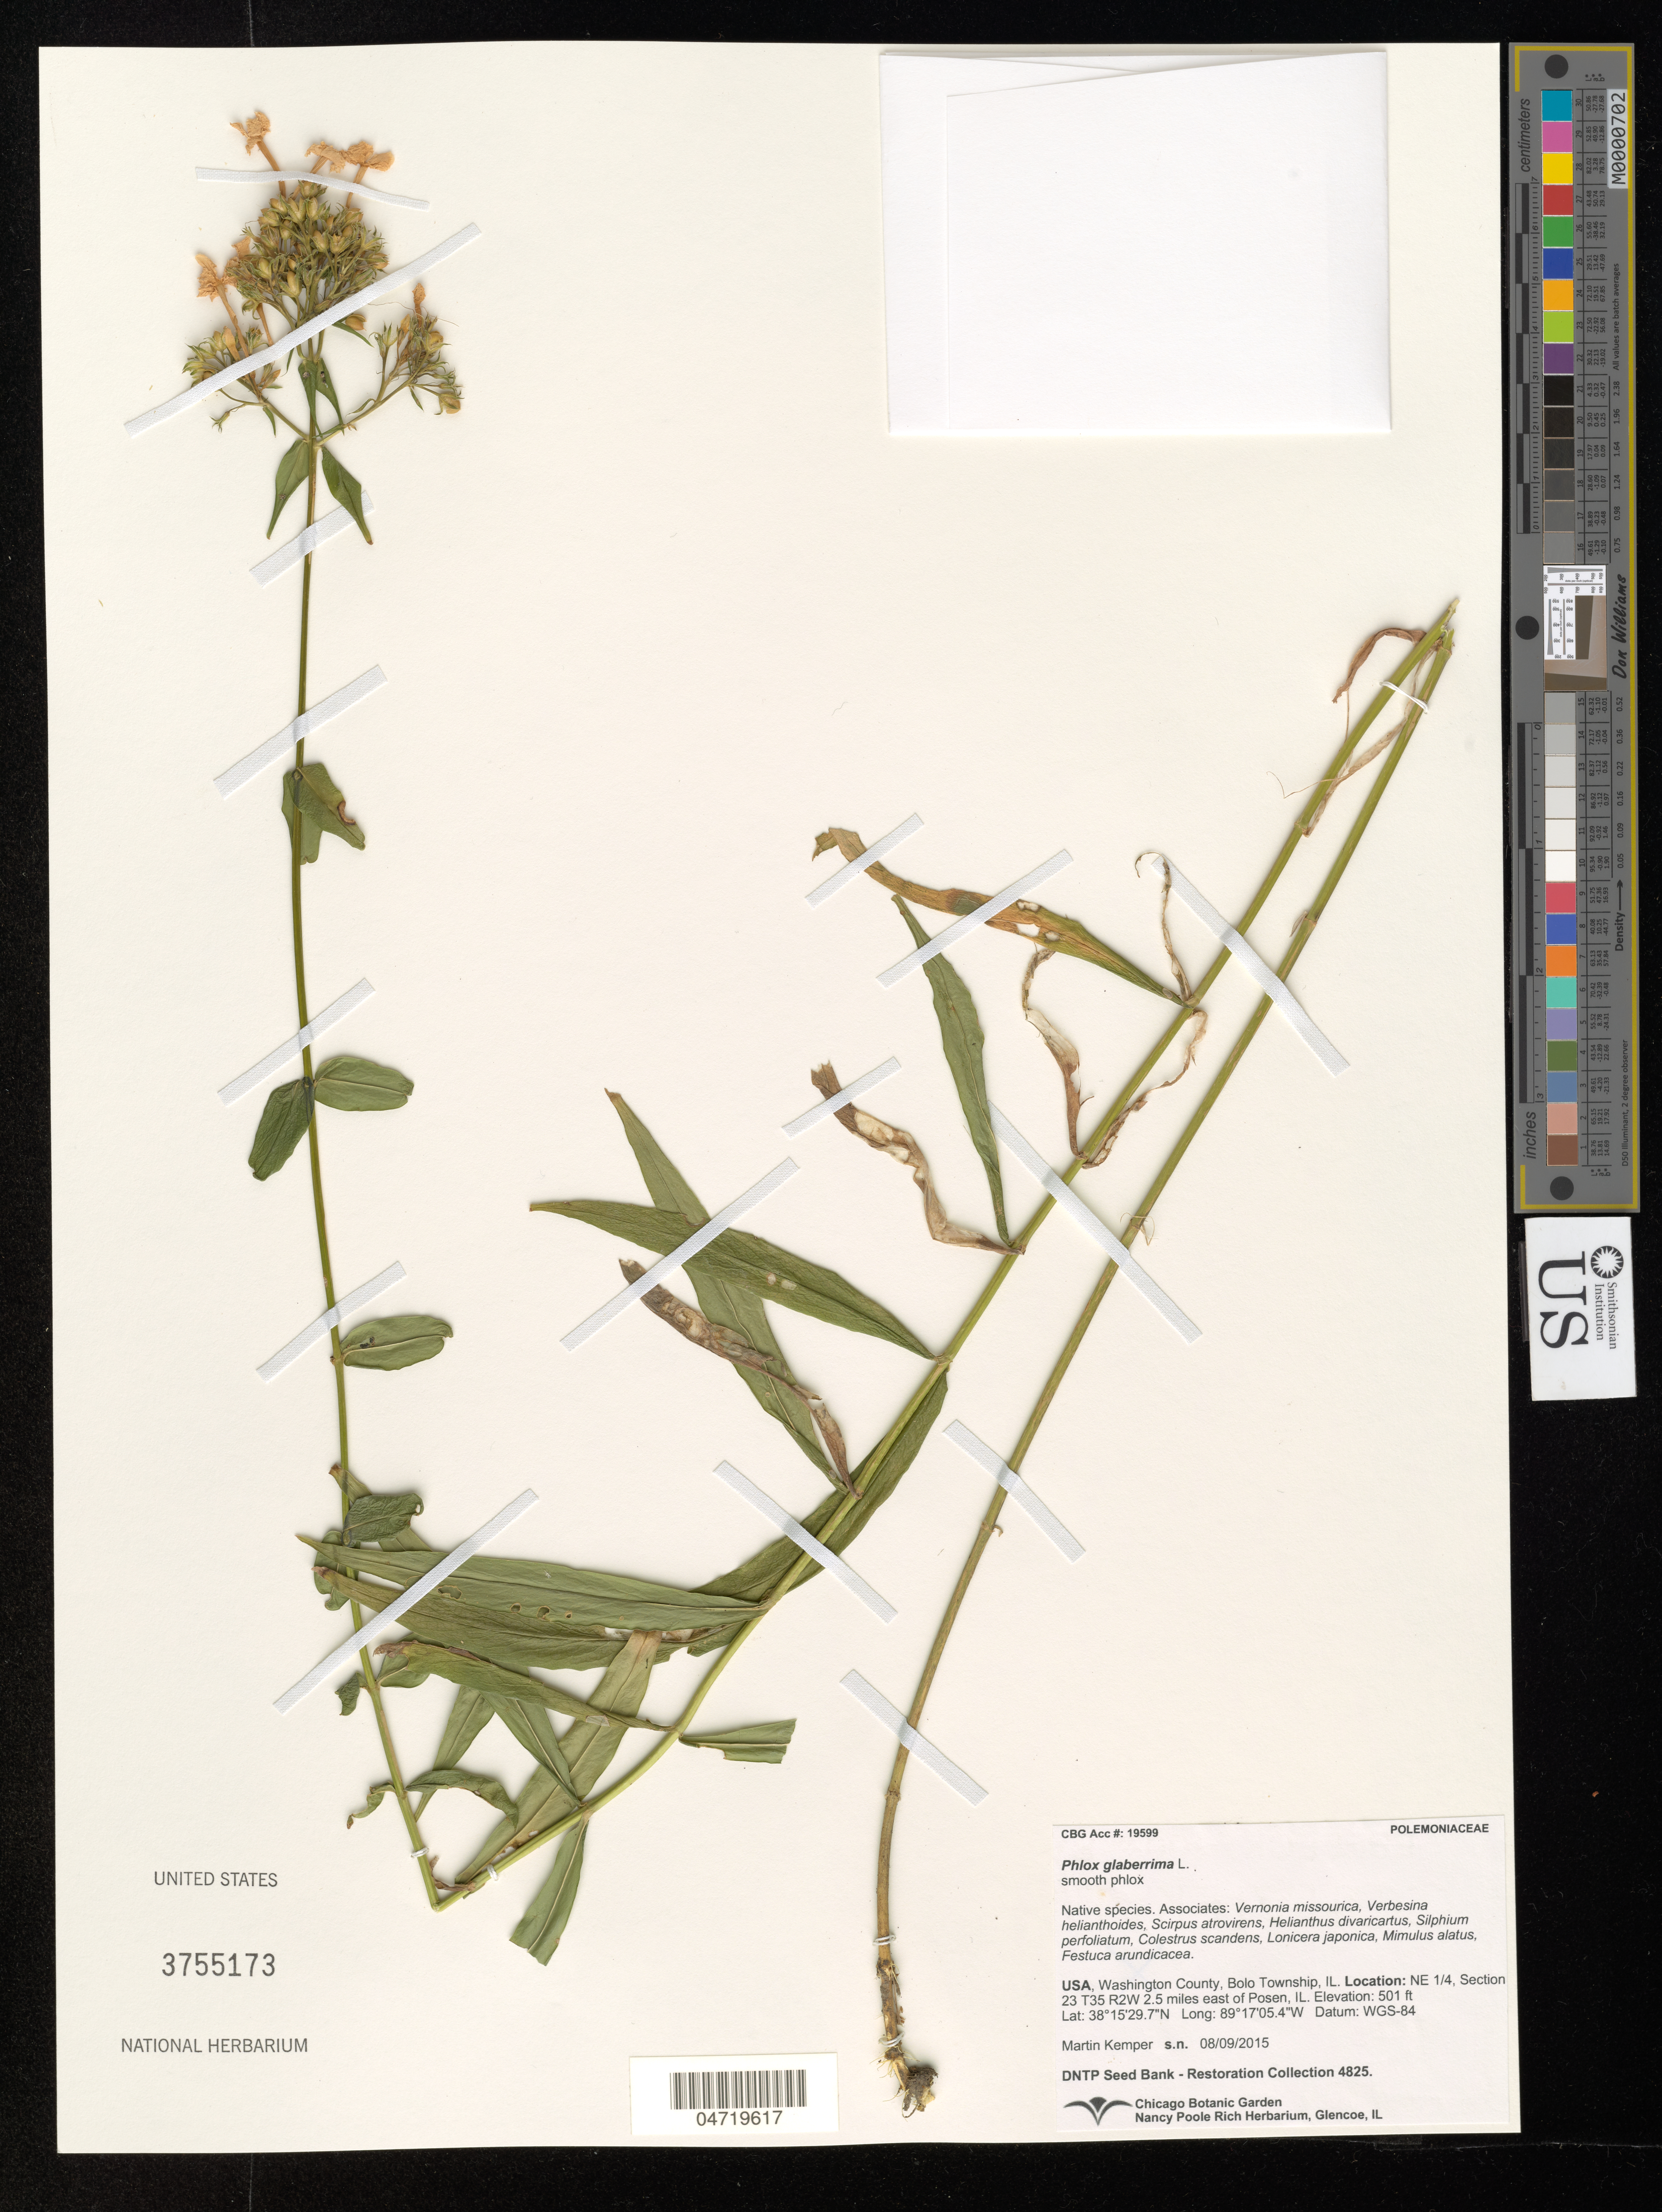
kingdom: Plantae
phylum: Tracheophyta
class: Magnoliopsida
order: Ericales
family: Polemoniaceae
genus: Phlox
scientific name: Phlox glaberrima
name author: L.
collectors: M. Kemper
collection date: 2015-08-09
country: United States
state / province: Illinois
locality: Washington County, Bolo Township, IL. NE ¼, Section 23 T35 R2W 2.5 miles east of Posen, IL.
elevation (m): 153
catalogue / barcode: US 3755173